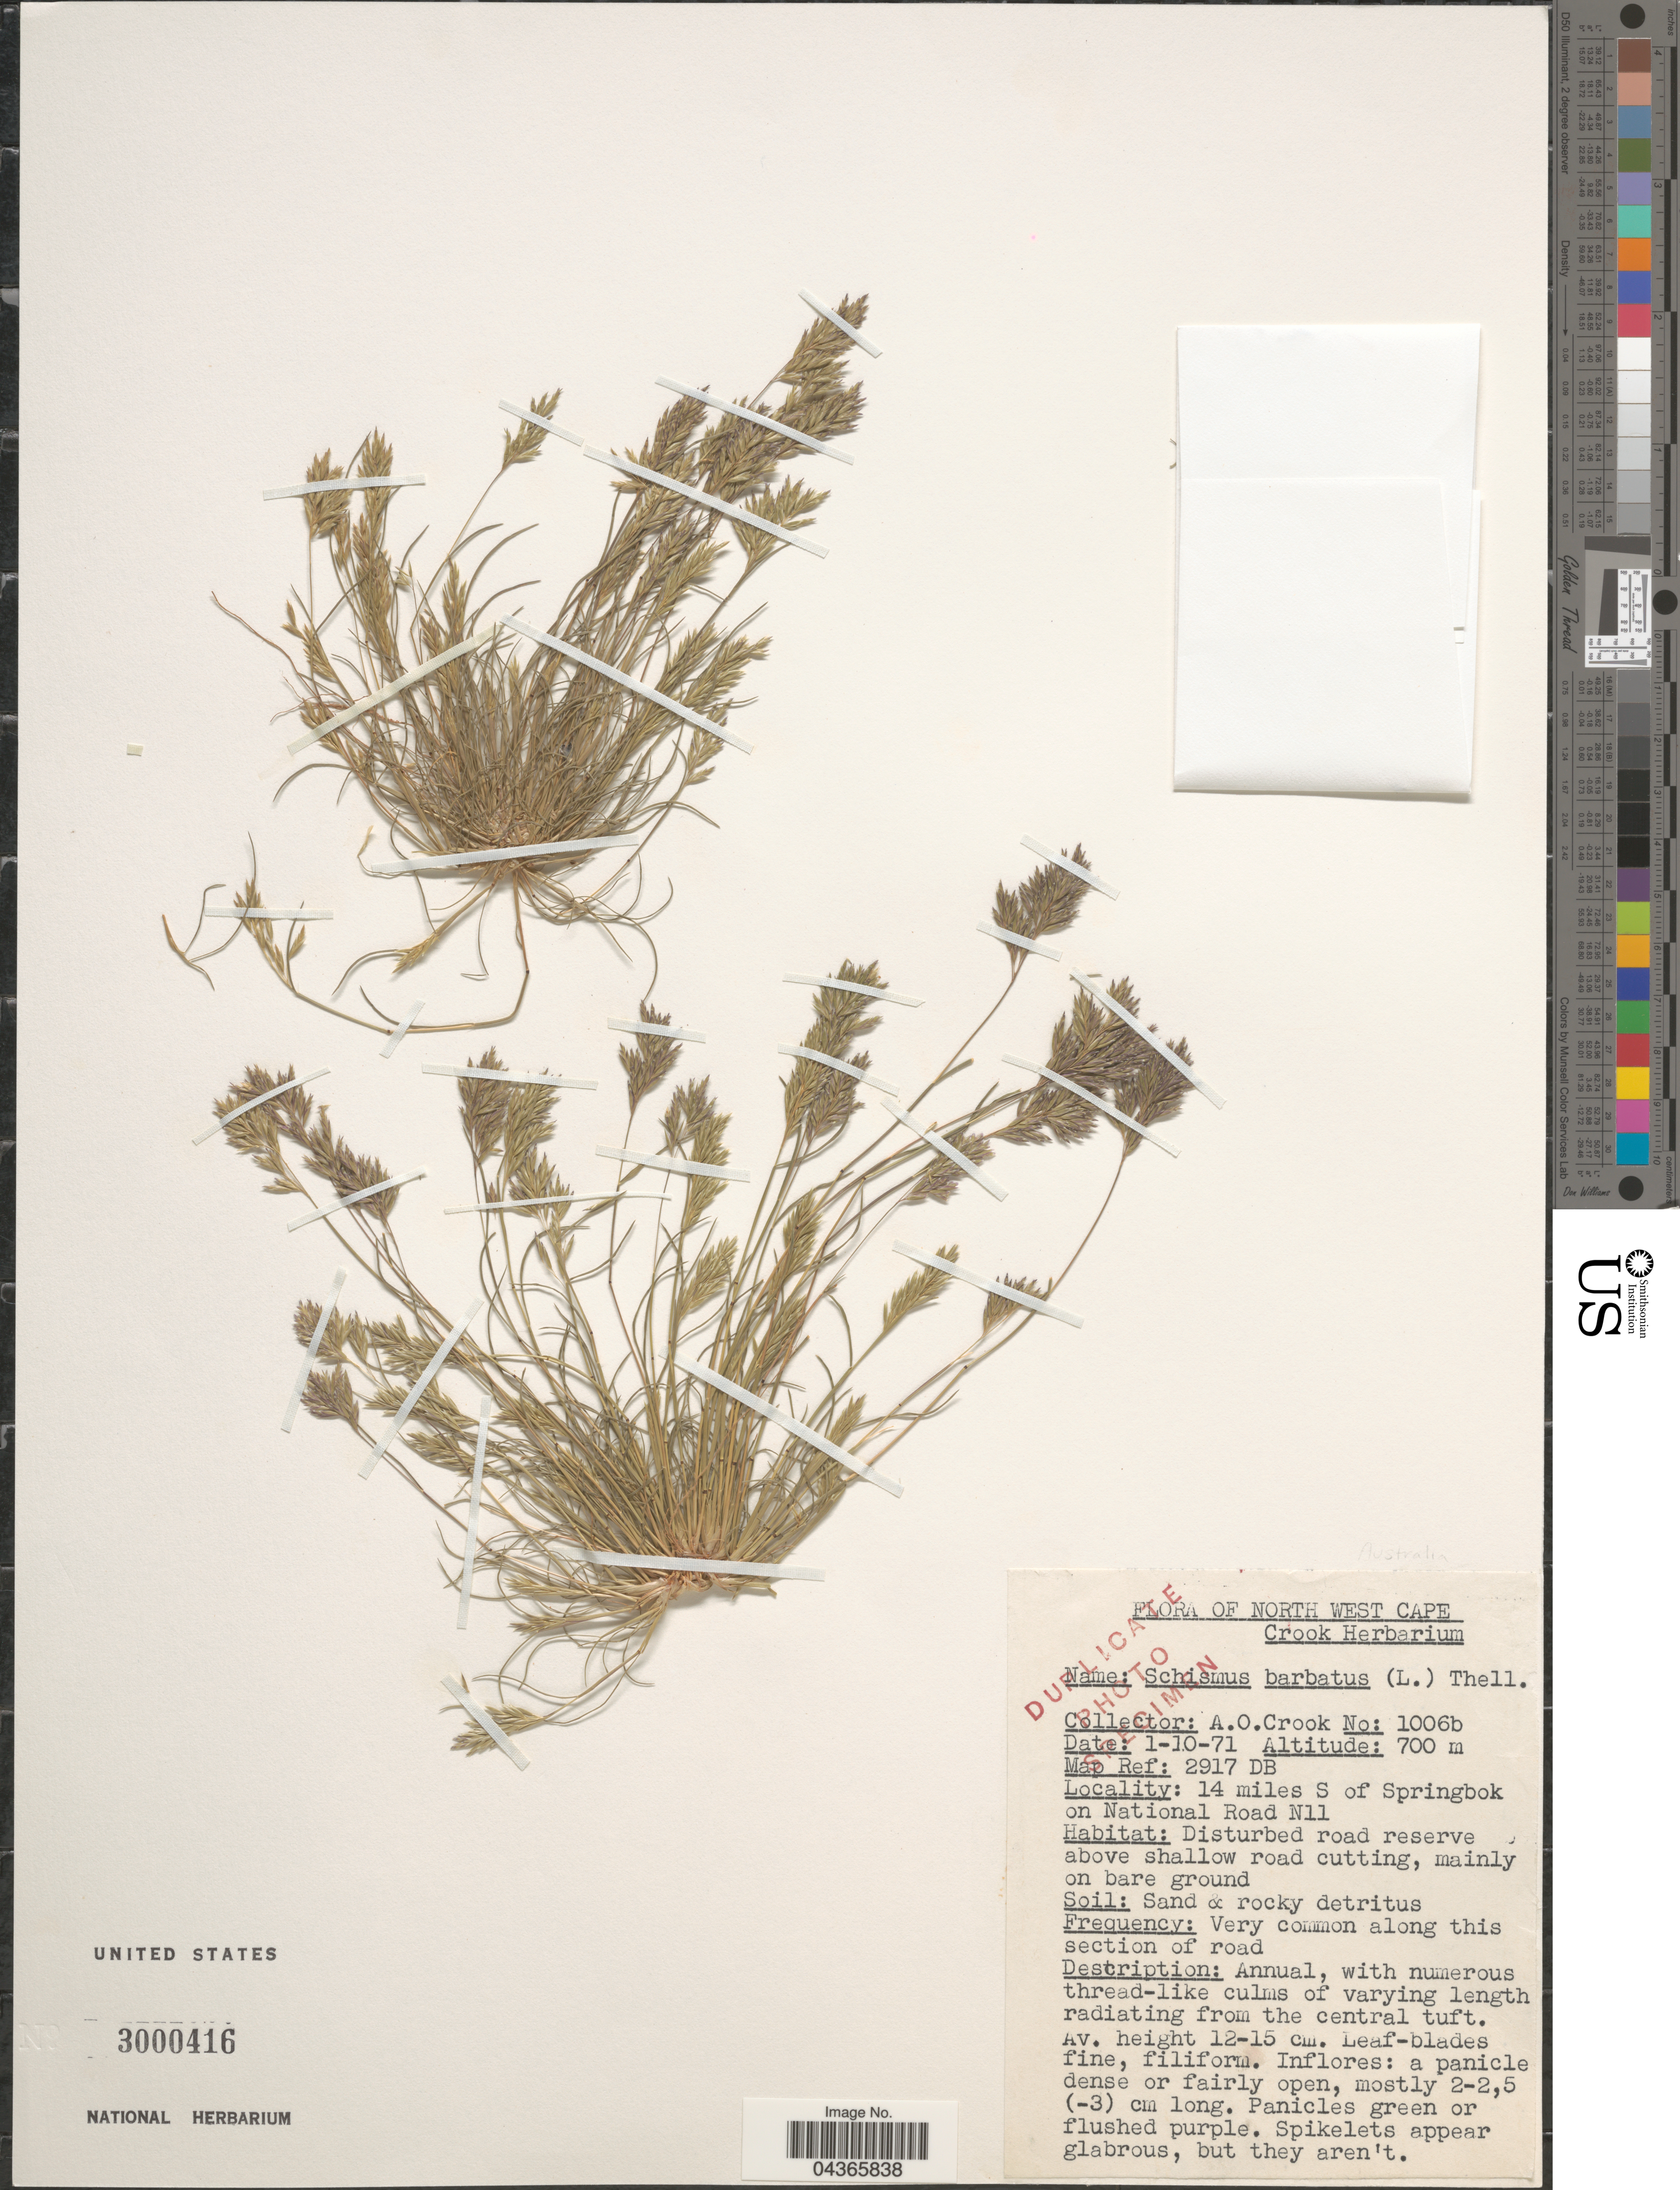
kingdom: Plantae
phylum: Tracheophyta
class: Liliopsida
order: Poales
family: Poaceae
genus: Schismus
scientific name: Schismus barbatus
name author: (L.) Thell.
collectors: A. Crook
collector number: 1006b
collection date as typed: Transcribed d/m/y: 1/10/71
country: South Africa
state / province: North West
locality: North West Cape. Map Ref: 2917 DB. 14 miles S of Springbok on National Road N11.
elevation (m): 700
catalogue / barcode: US 3000416